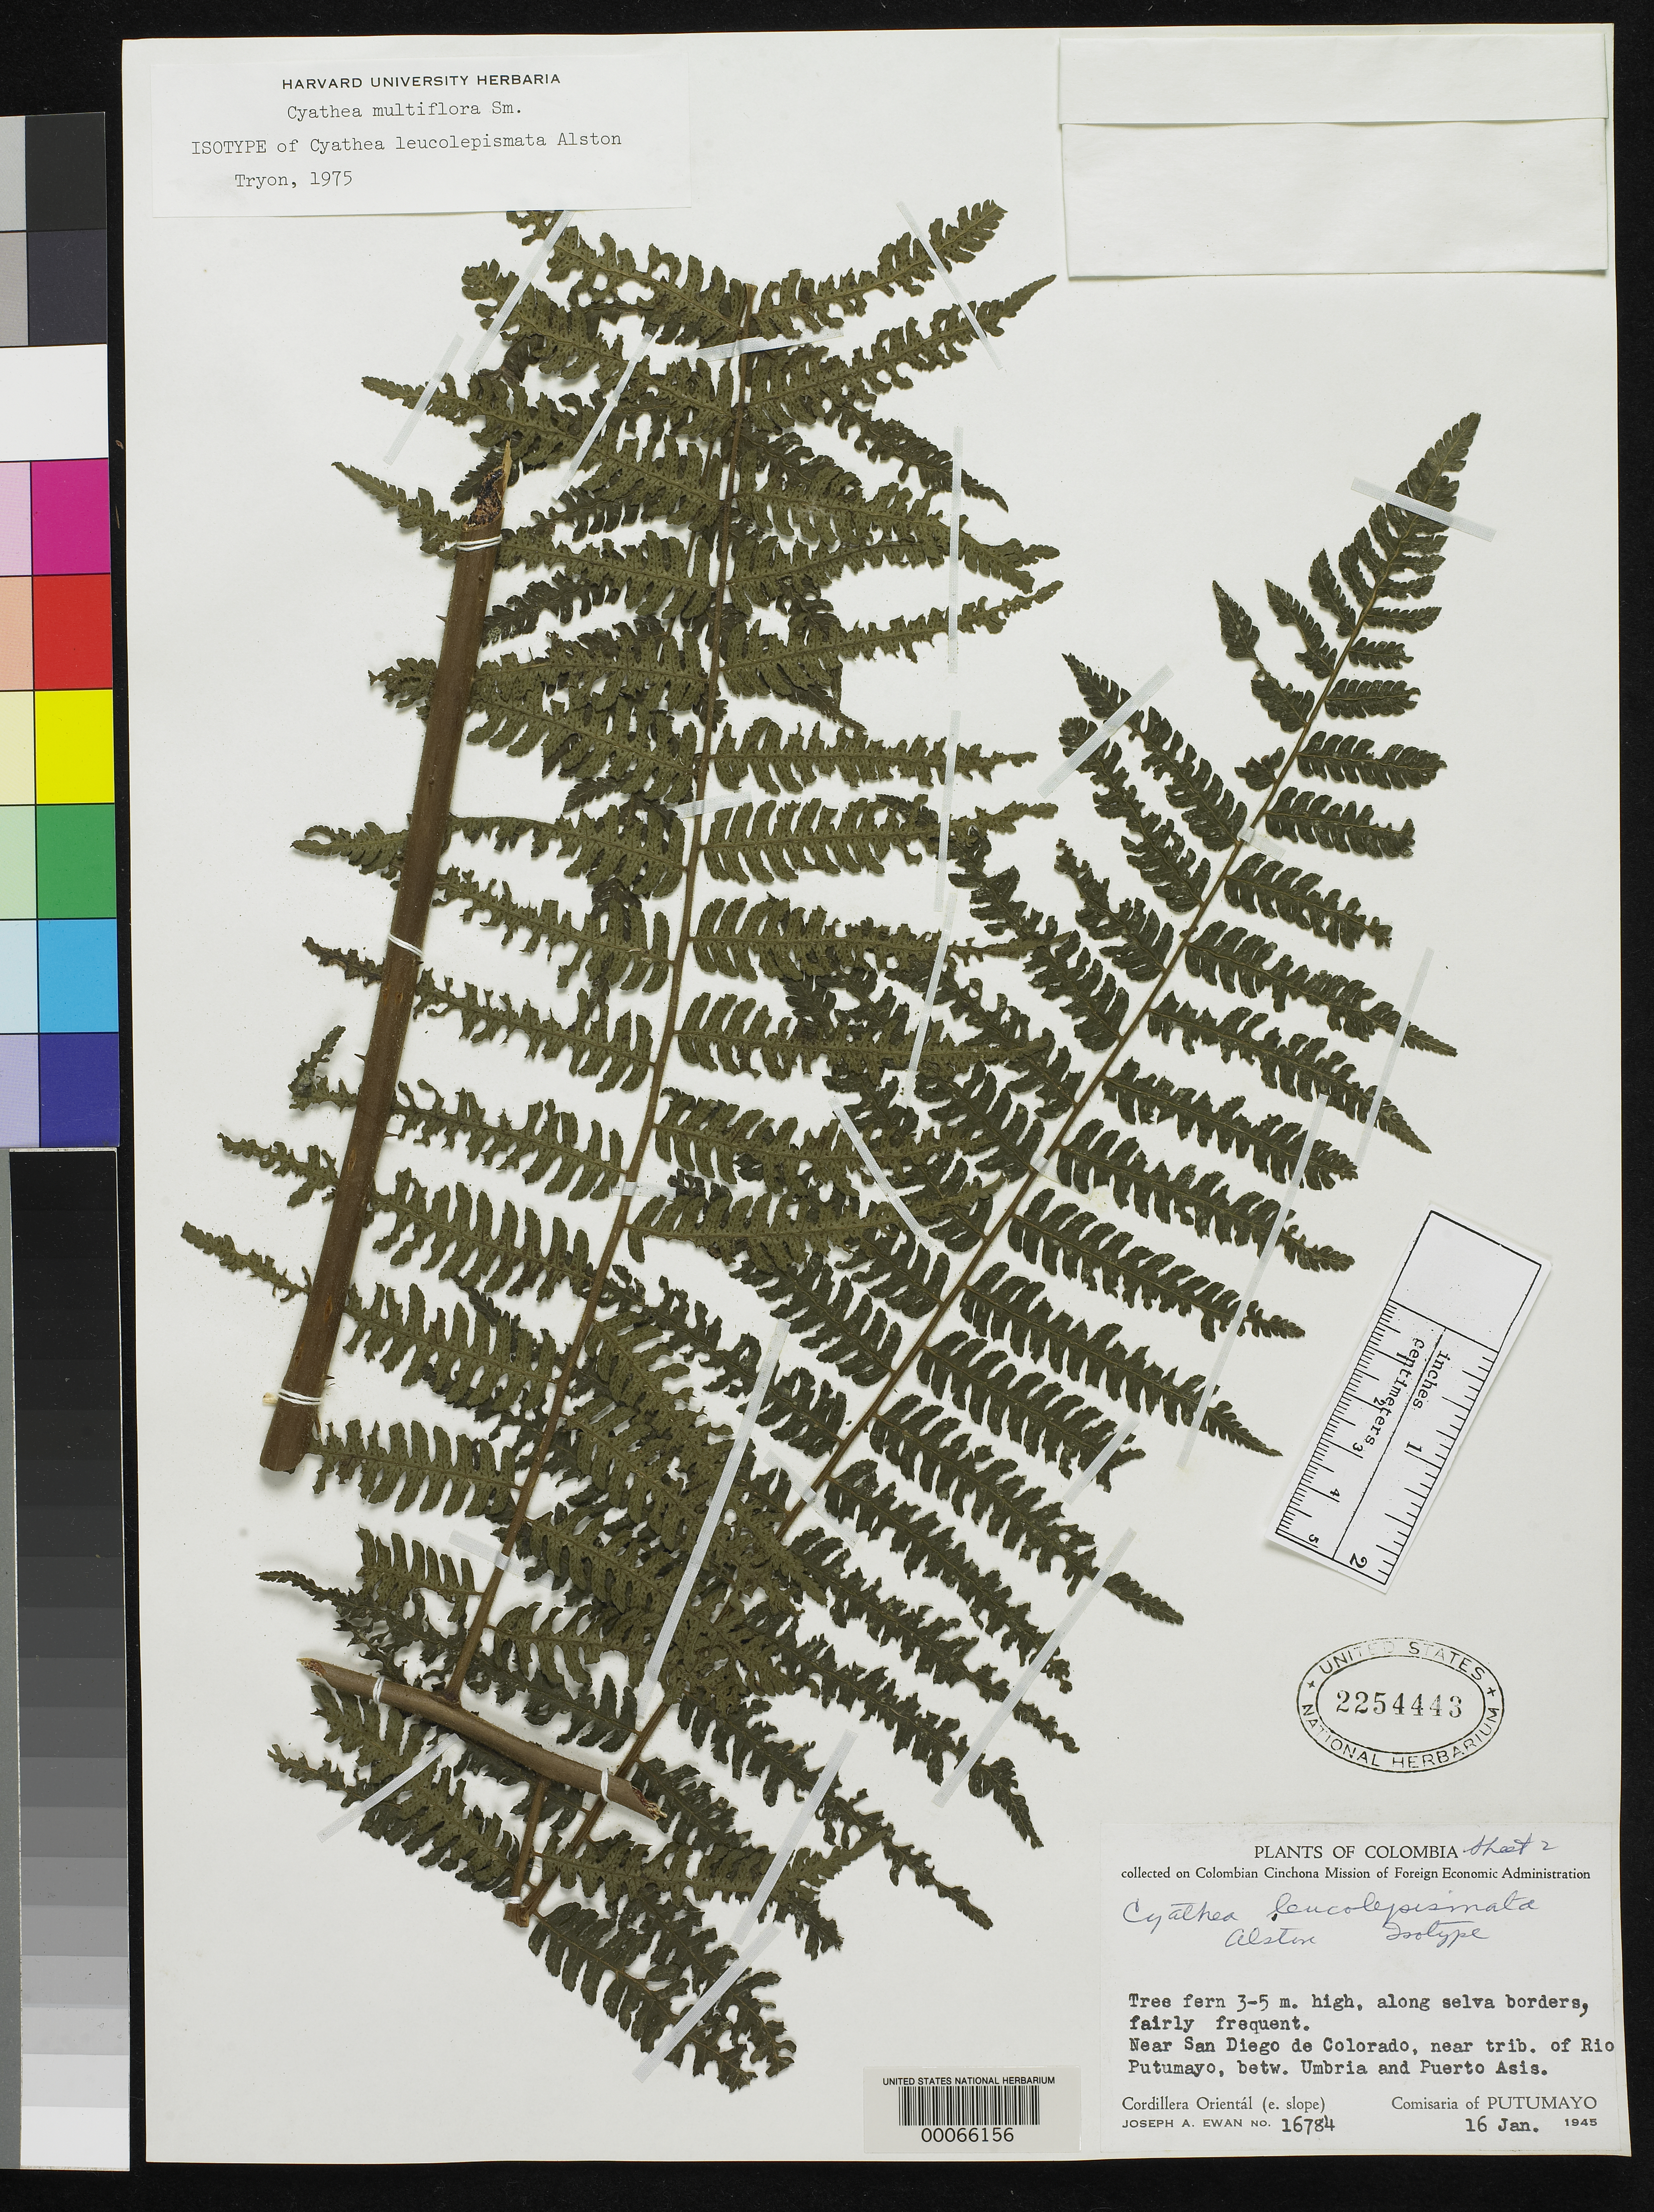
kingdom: Plantae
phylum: Tracheophyta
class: Polypodiopsida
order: Cyatheales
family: Cyatheaceae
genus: Cyathea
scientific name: Cyathea leucolepismata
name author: Alston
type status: Isotype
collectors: J. A. Ewan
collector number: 16784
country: Colombia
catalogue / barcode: US 2254443